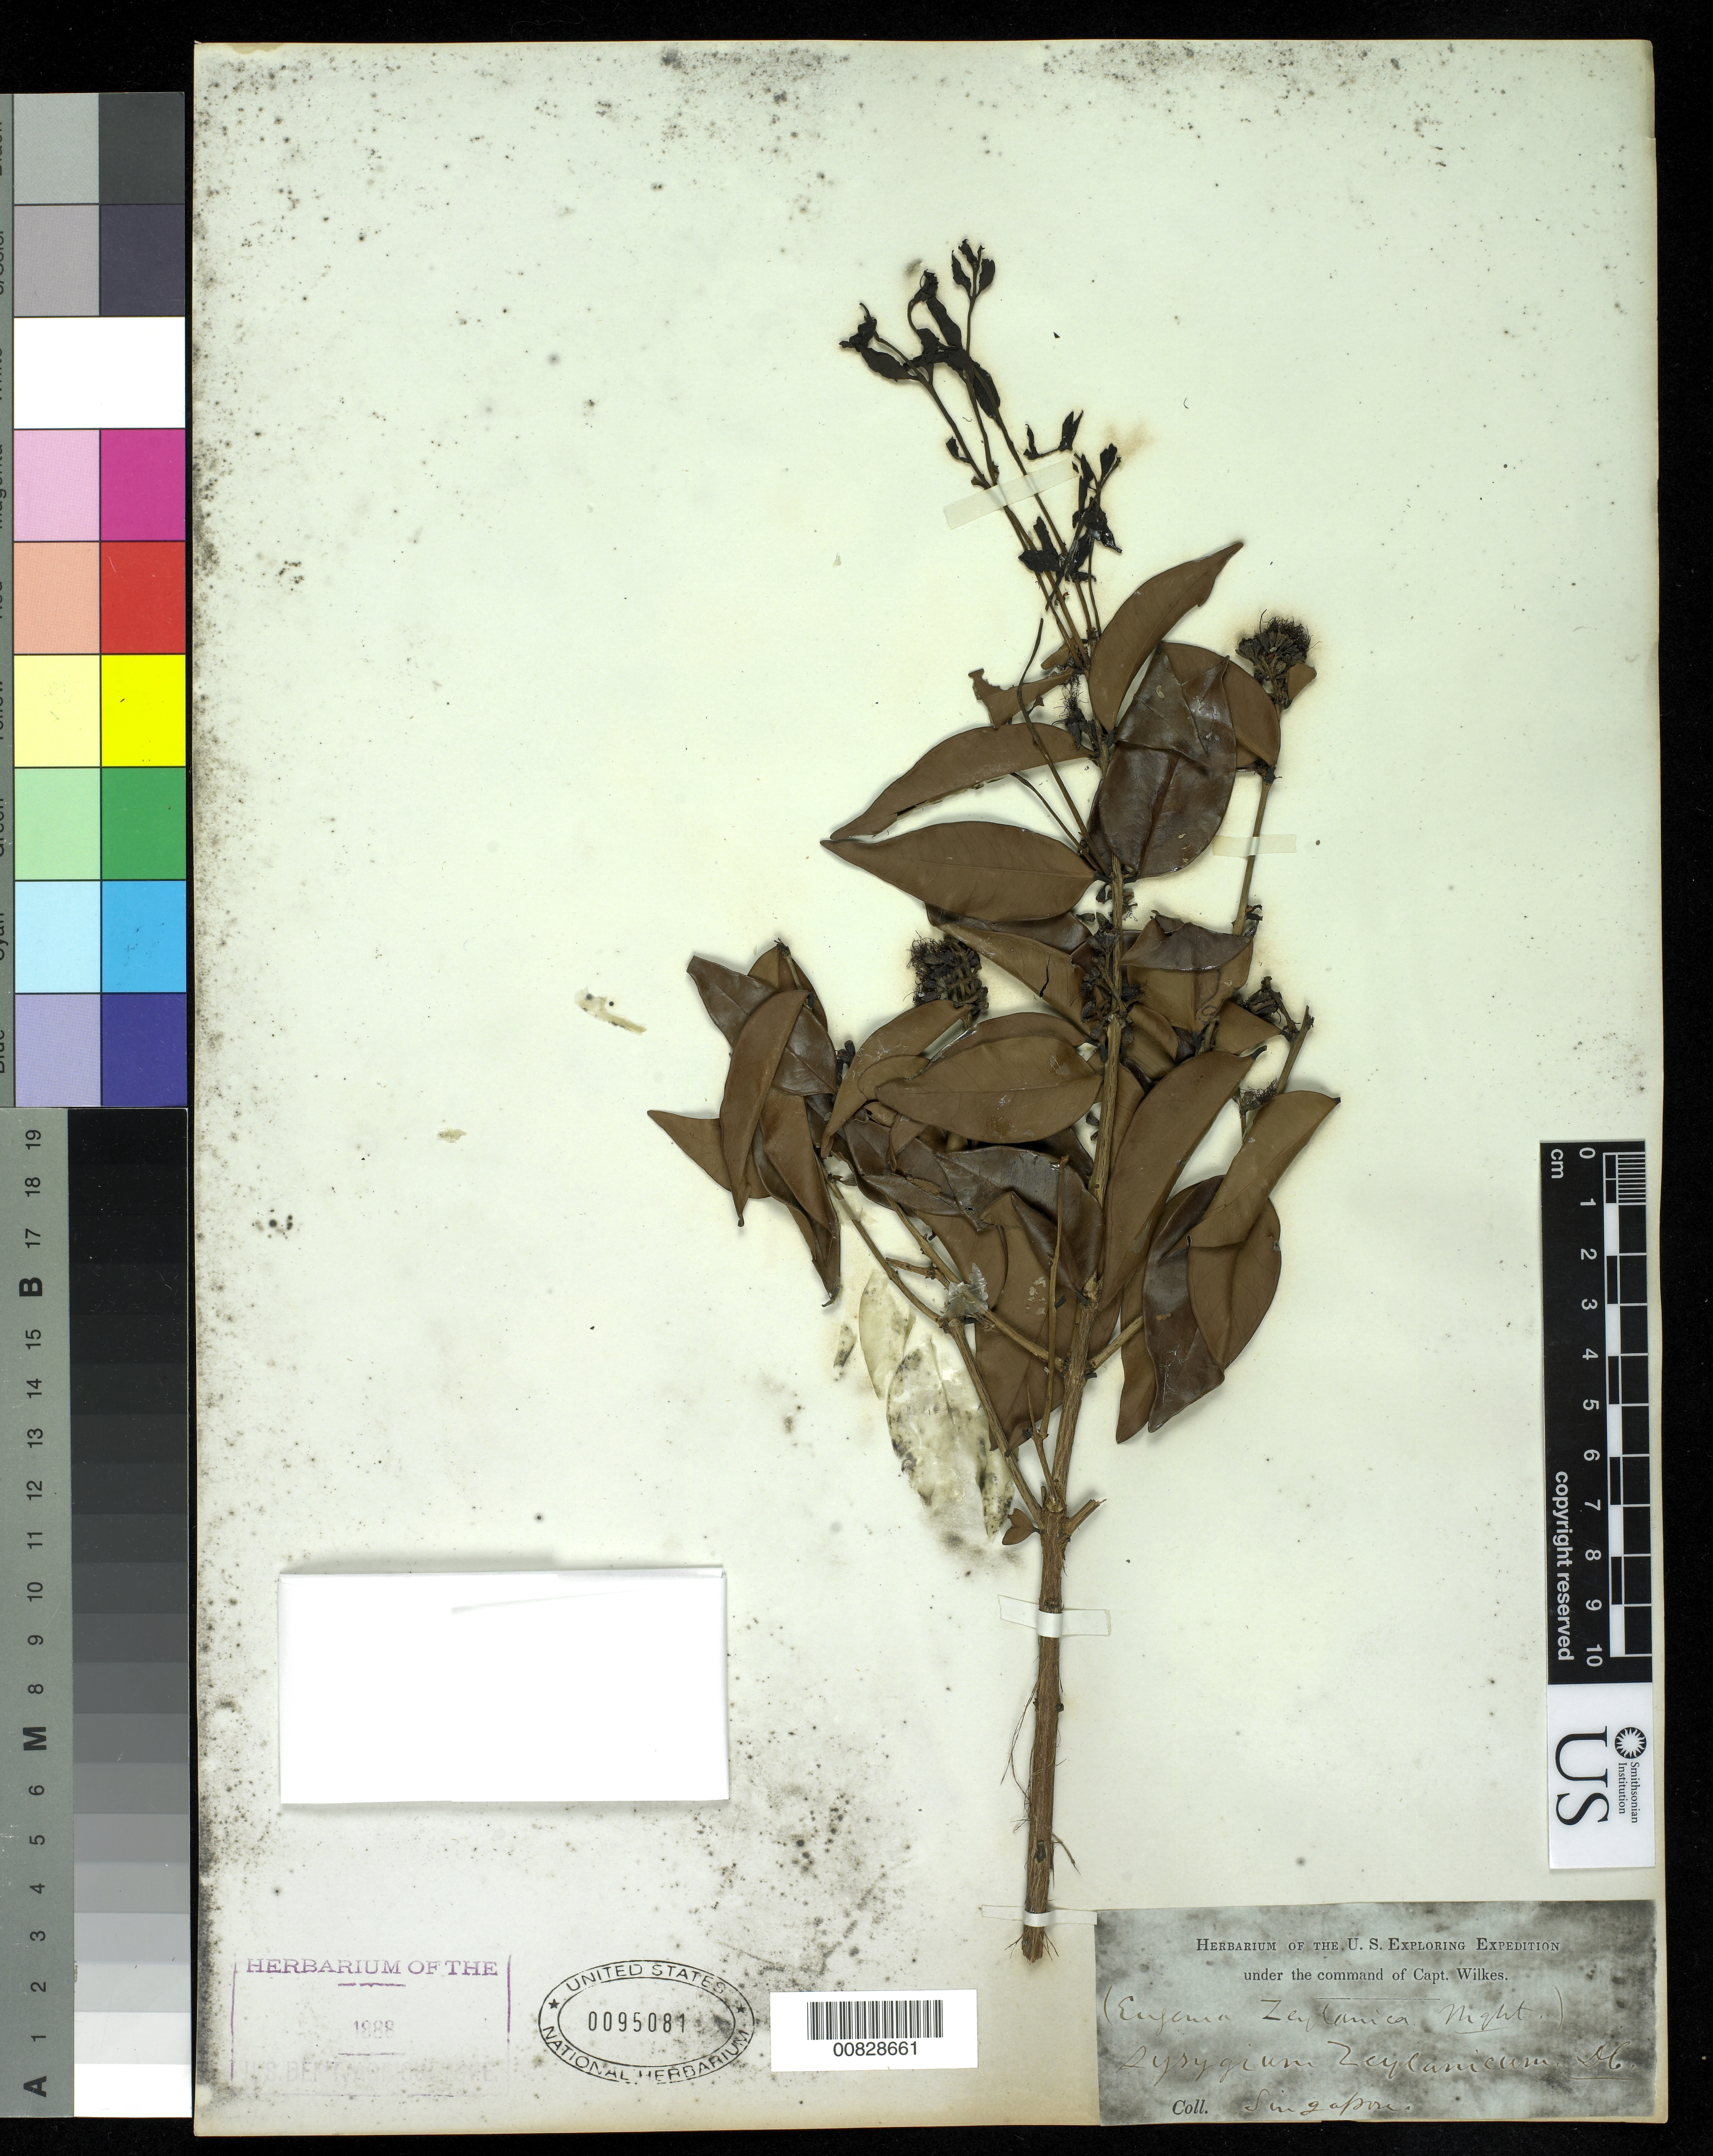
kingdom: Plantae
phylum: Tracheophyta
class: Magnoliopsida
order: Myrtales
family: Myrtaceae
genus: Syzygium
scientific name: Syzygium zeylanicum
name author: (L.) DC.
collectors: Wilkes Explor. Exped.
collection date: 1838/1842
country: Singapore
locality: Singapore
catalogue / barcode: US 95081